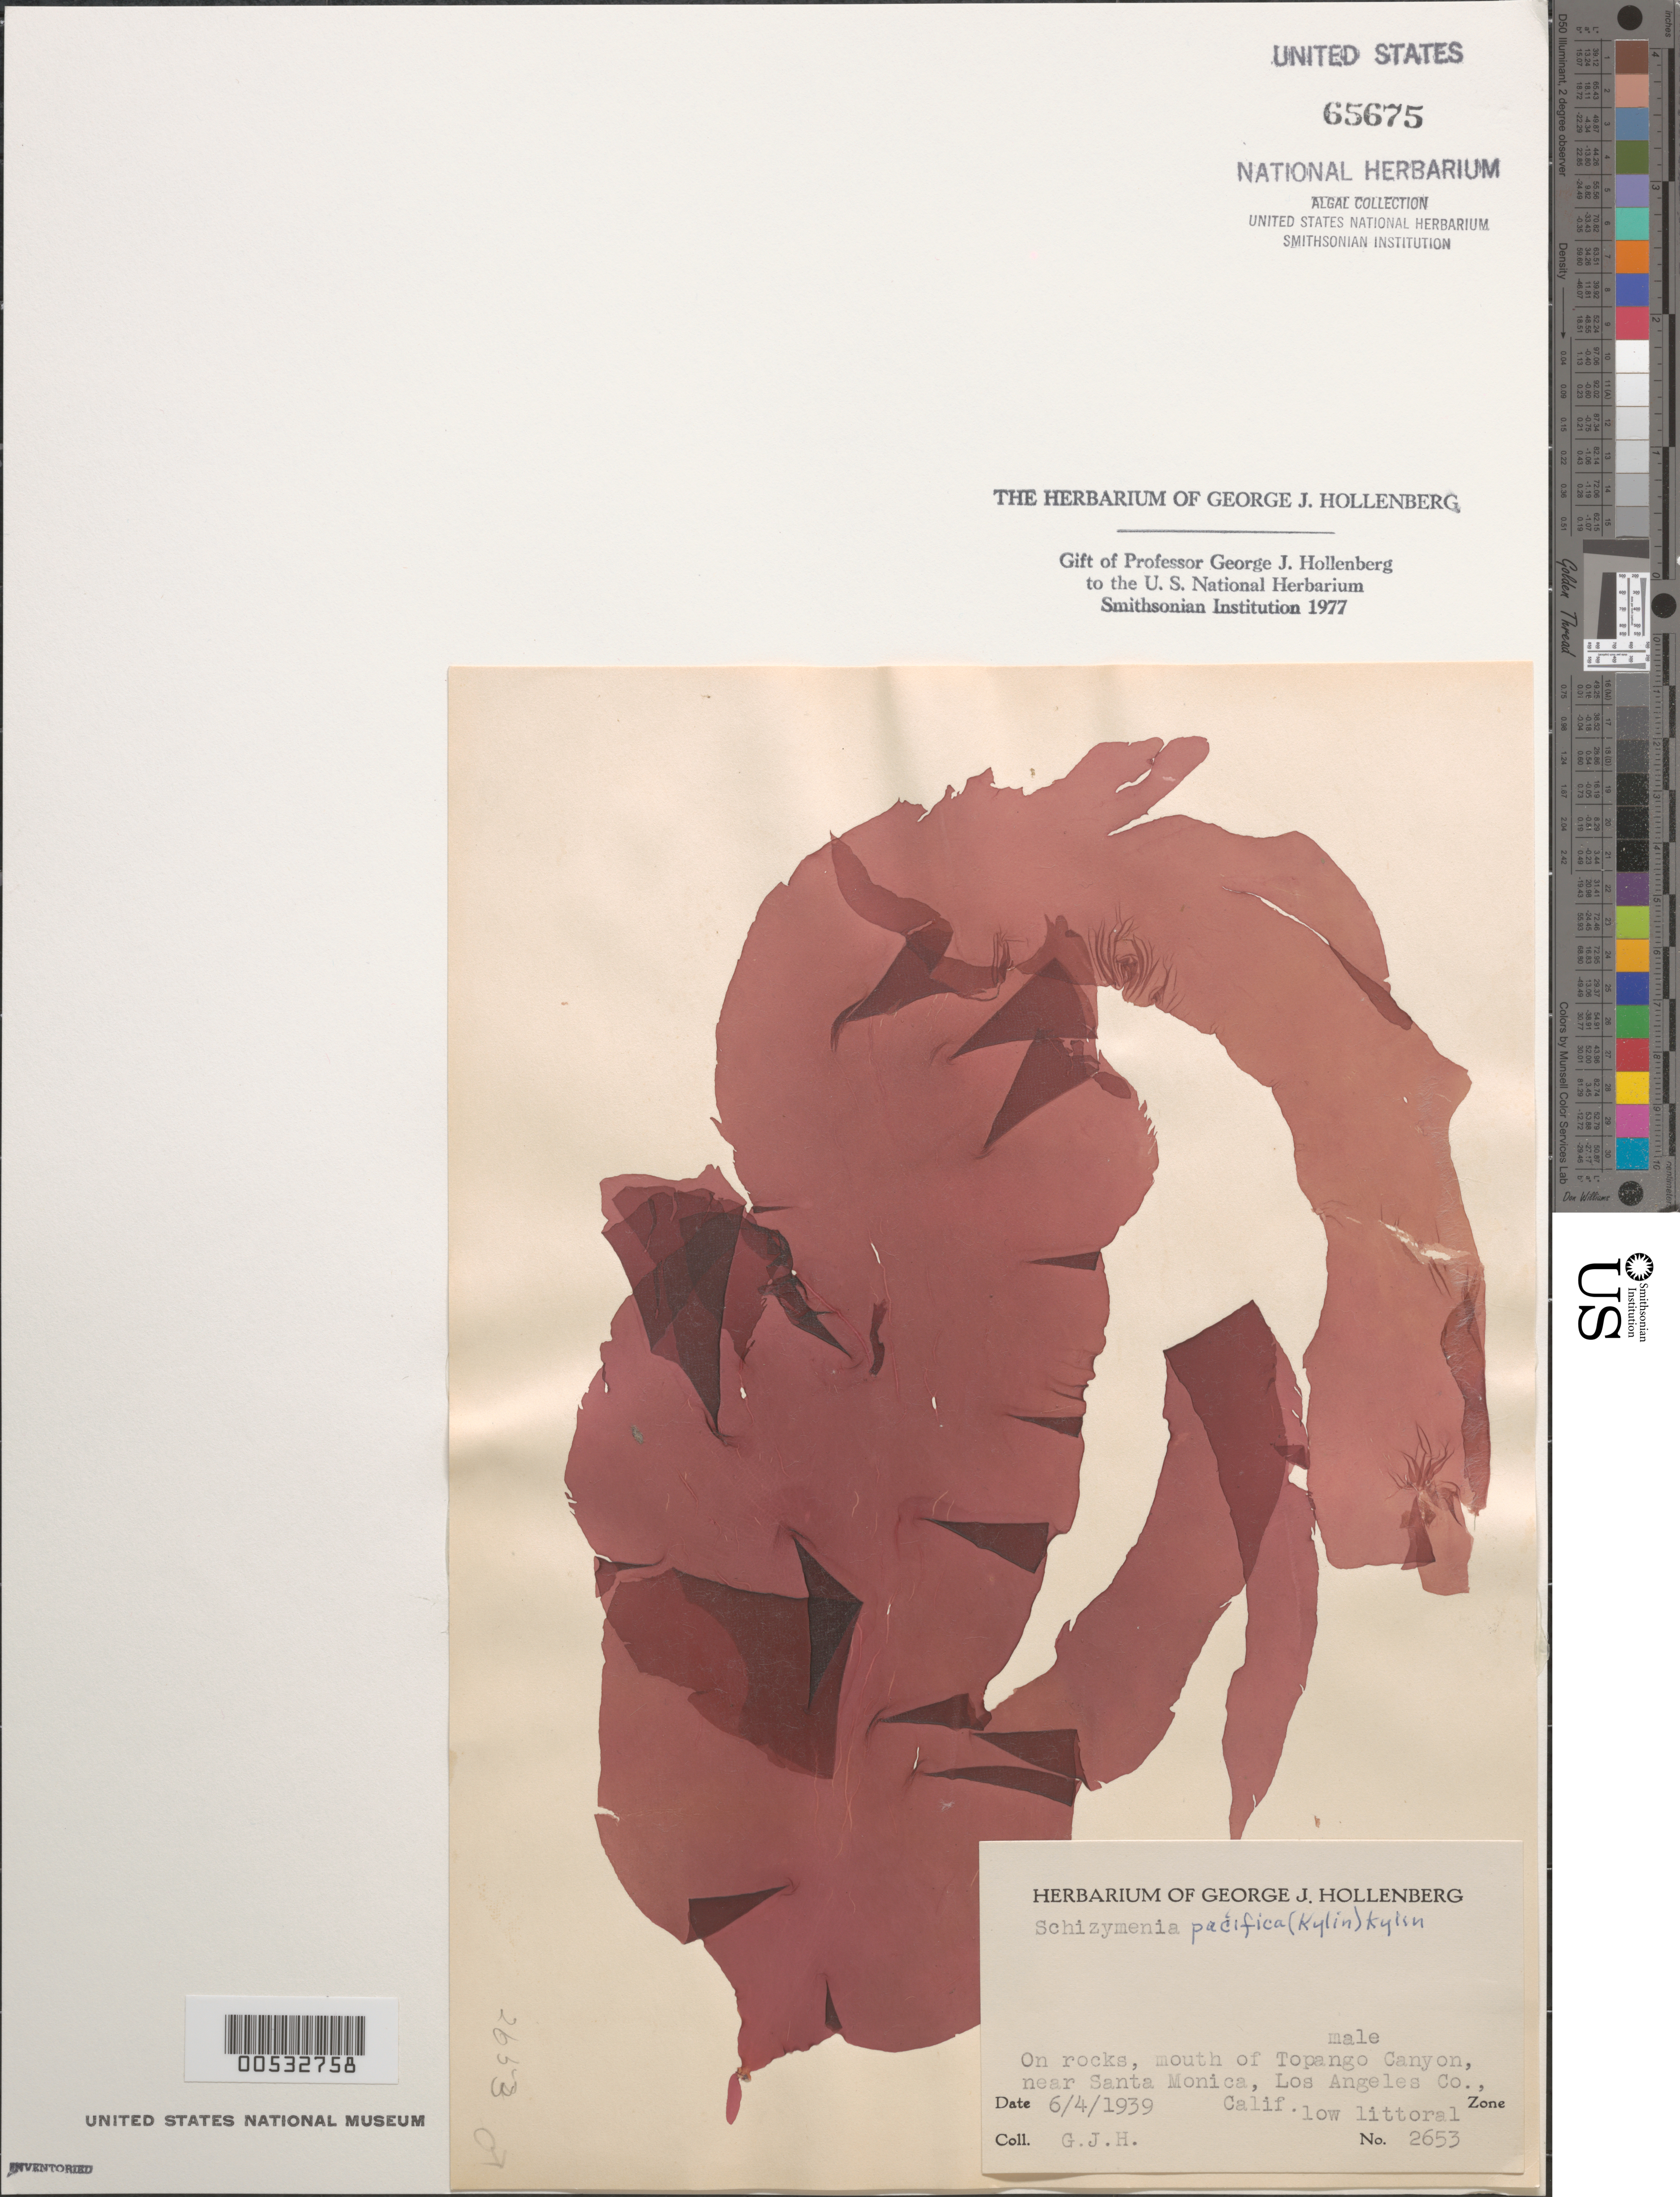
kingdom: Plantae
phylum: Rhodophyta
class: Florideophyceae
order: Nemastomatales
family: Schizymeniaceae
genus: Schizymenia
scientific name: Schizymenia pacifica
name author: (Kylin) Kylin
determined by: Hollenberg, George J.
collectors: G. Hollenberg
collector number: GJH 2653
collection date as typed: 04 Jun 1939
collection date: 1939-06-04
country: United States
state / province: California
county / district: Los Angeles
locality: Topango Canyon mouth, near Santa Monica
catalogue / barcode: US 65675